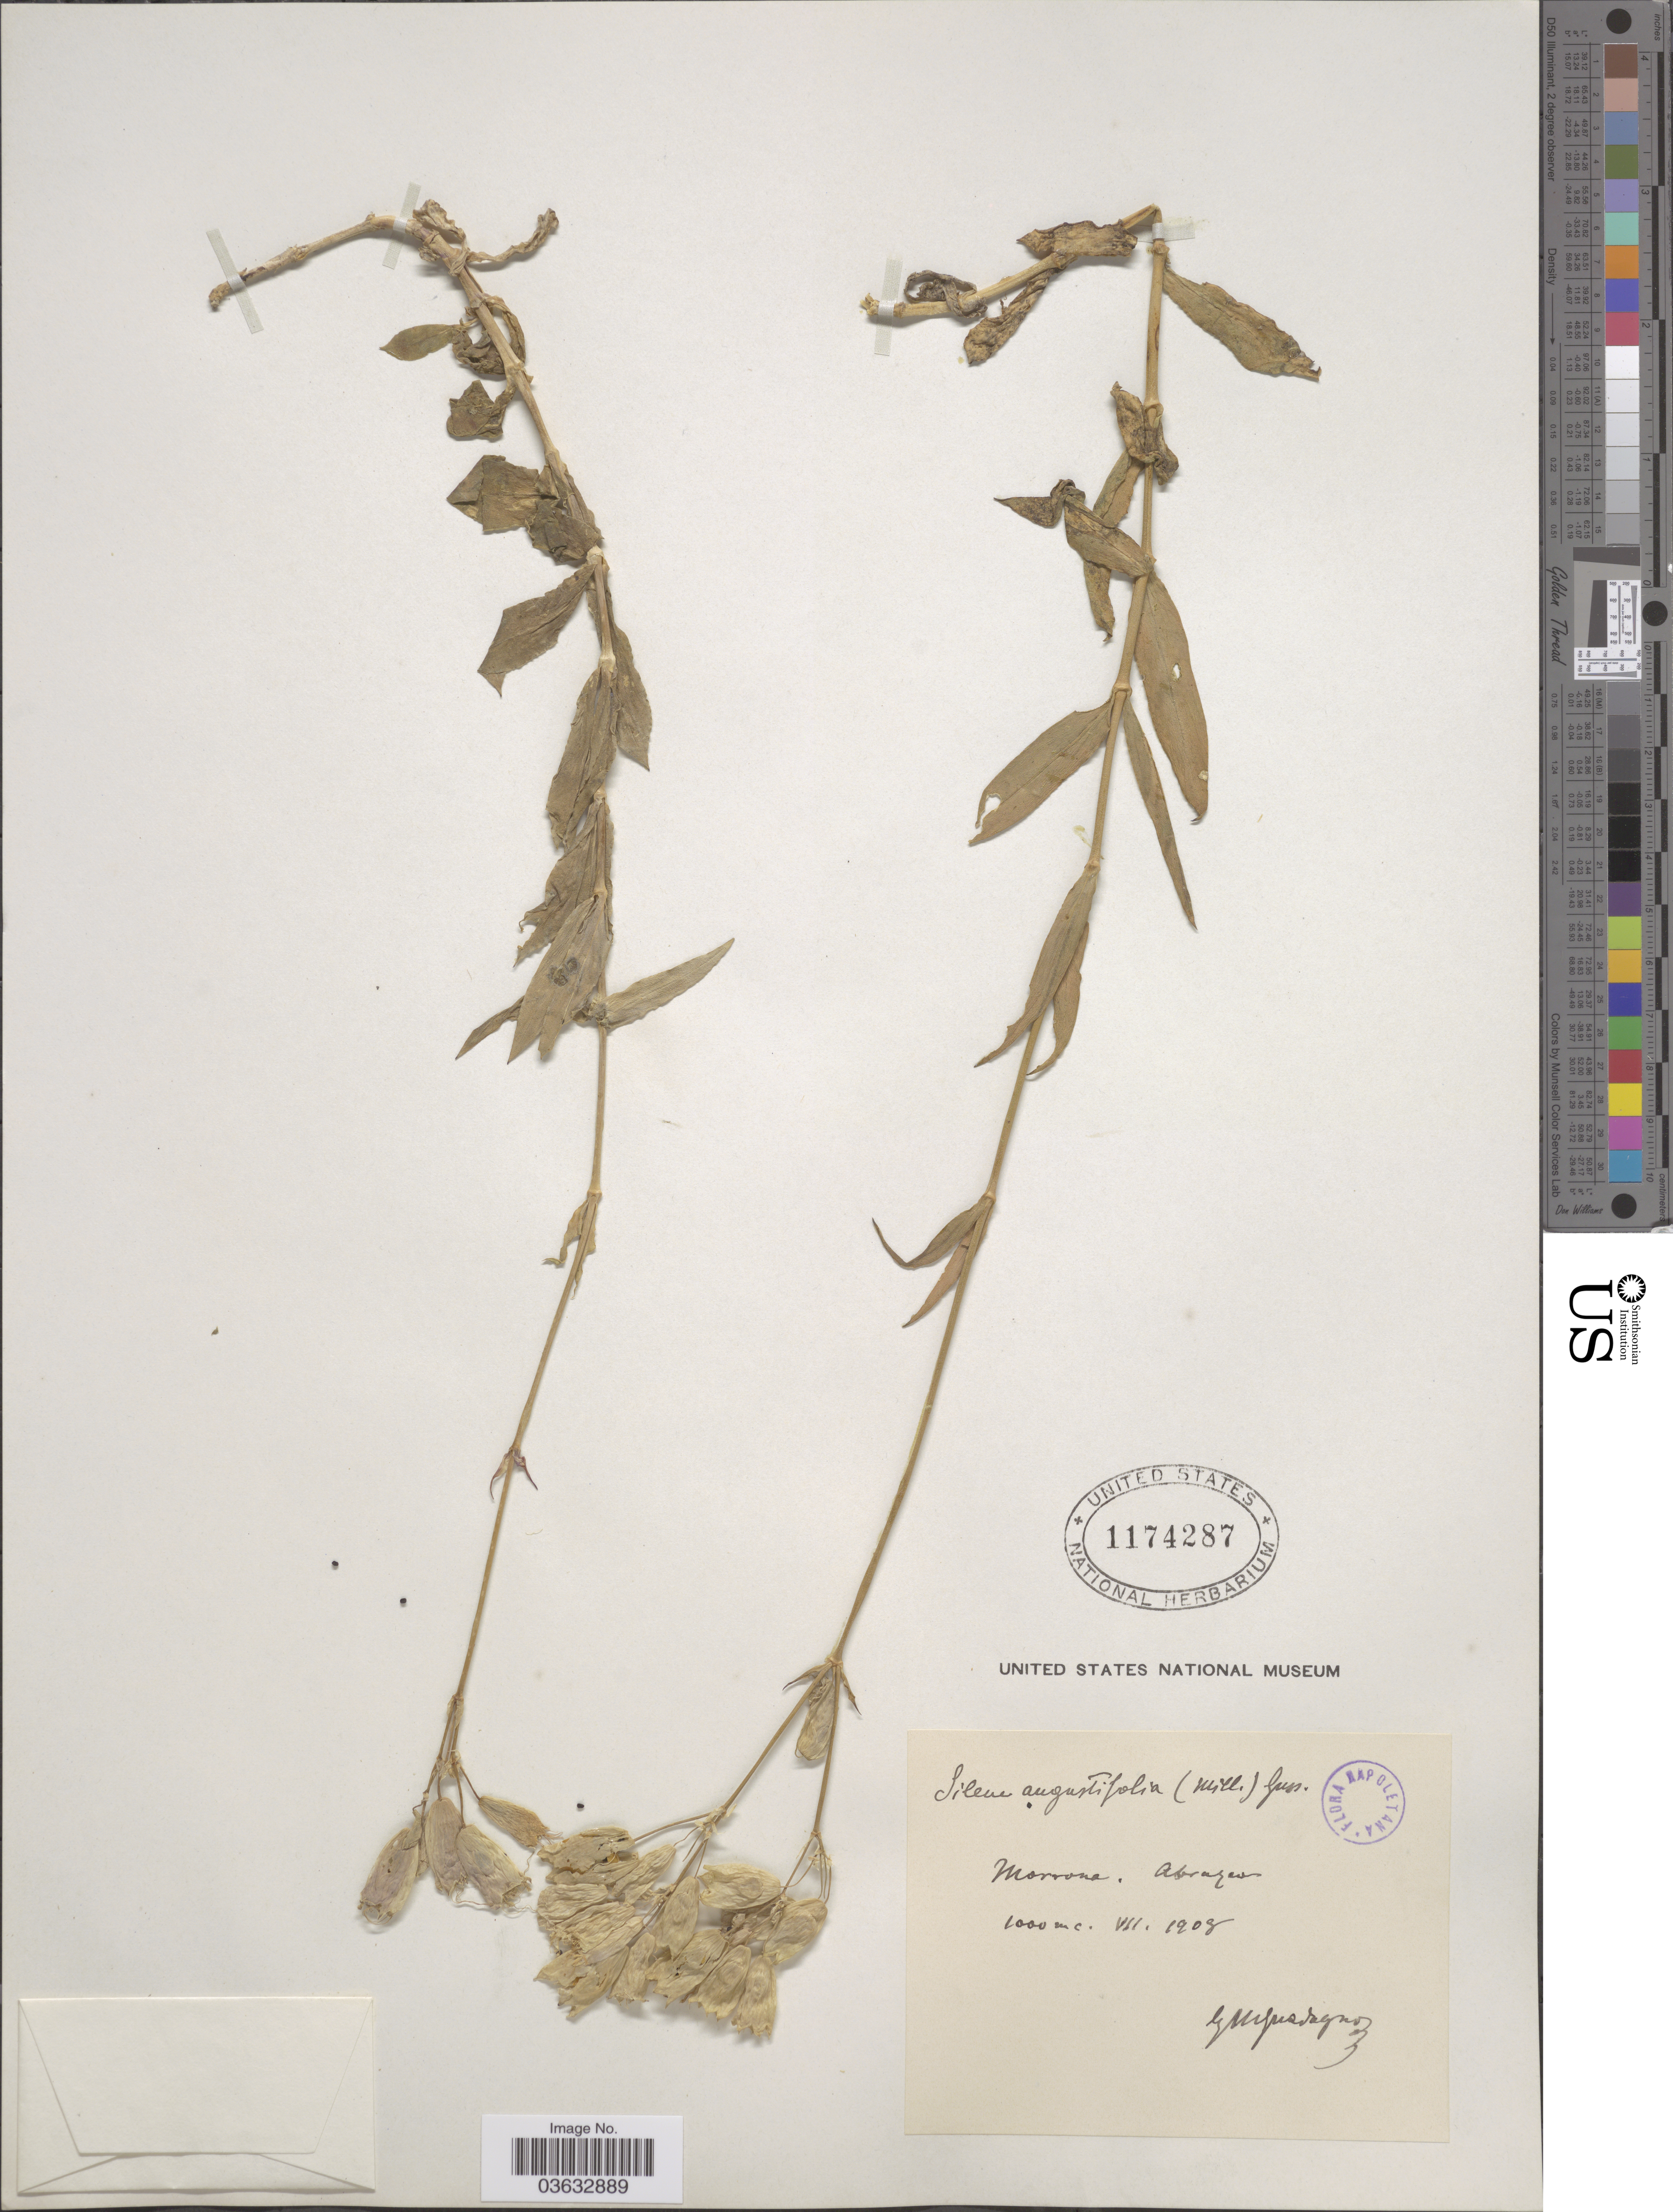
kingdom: Plantae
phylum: Tracheophyta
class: Magnoliopsida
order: Caryophyllales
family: Caryophyllaceae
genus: Silene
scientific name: Silene angustifolia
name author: Poir.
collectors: G. Urguadagnoz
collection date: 1903-07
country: Italy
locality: Morrona. Abrazas. [interpreted]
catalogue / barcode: US 1174287